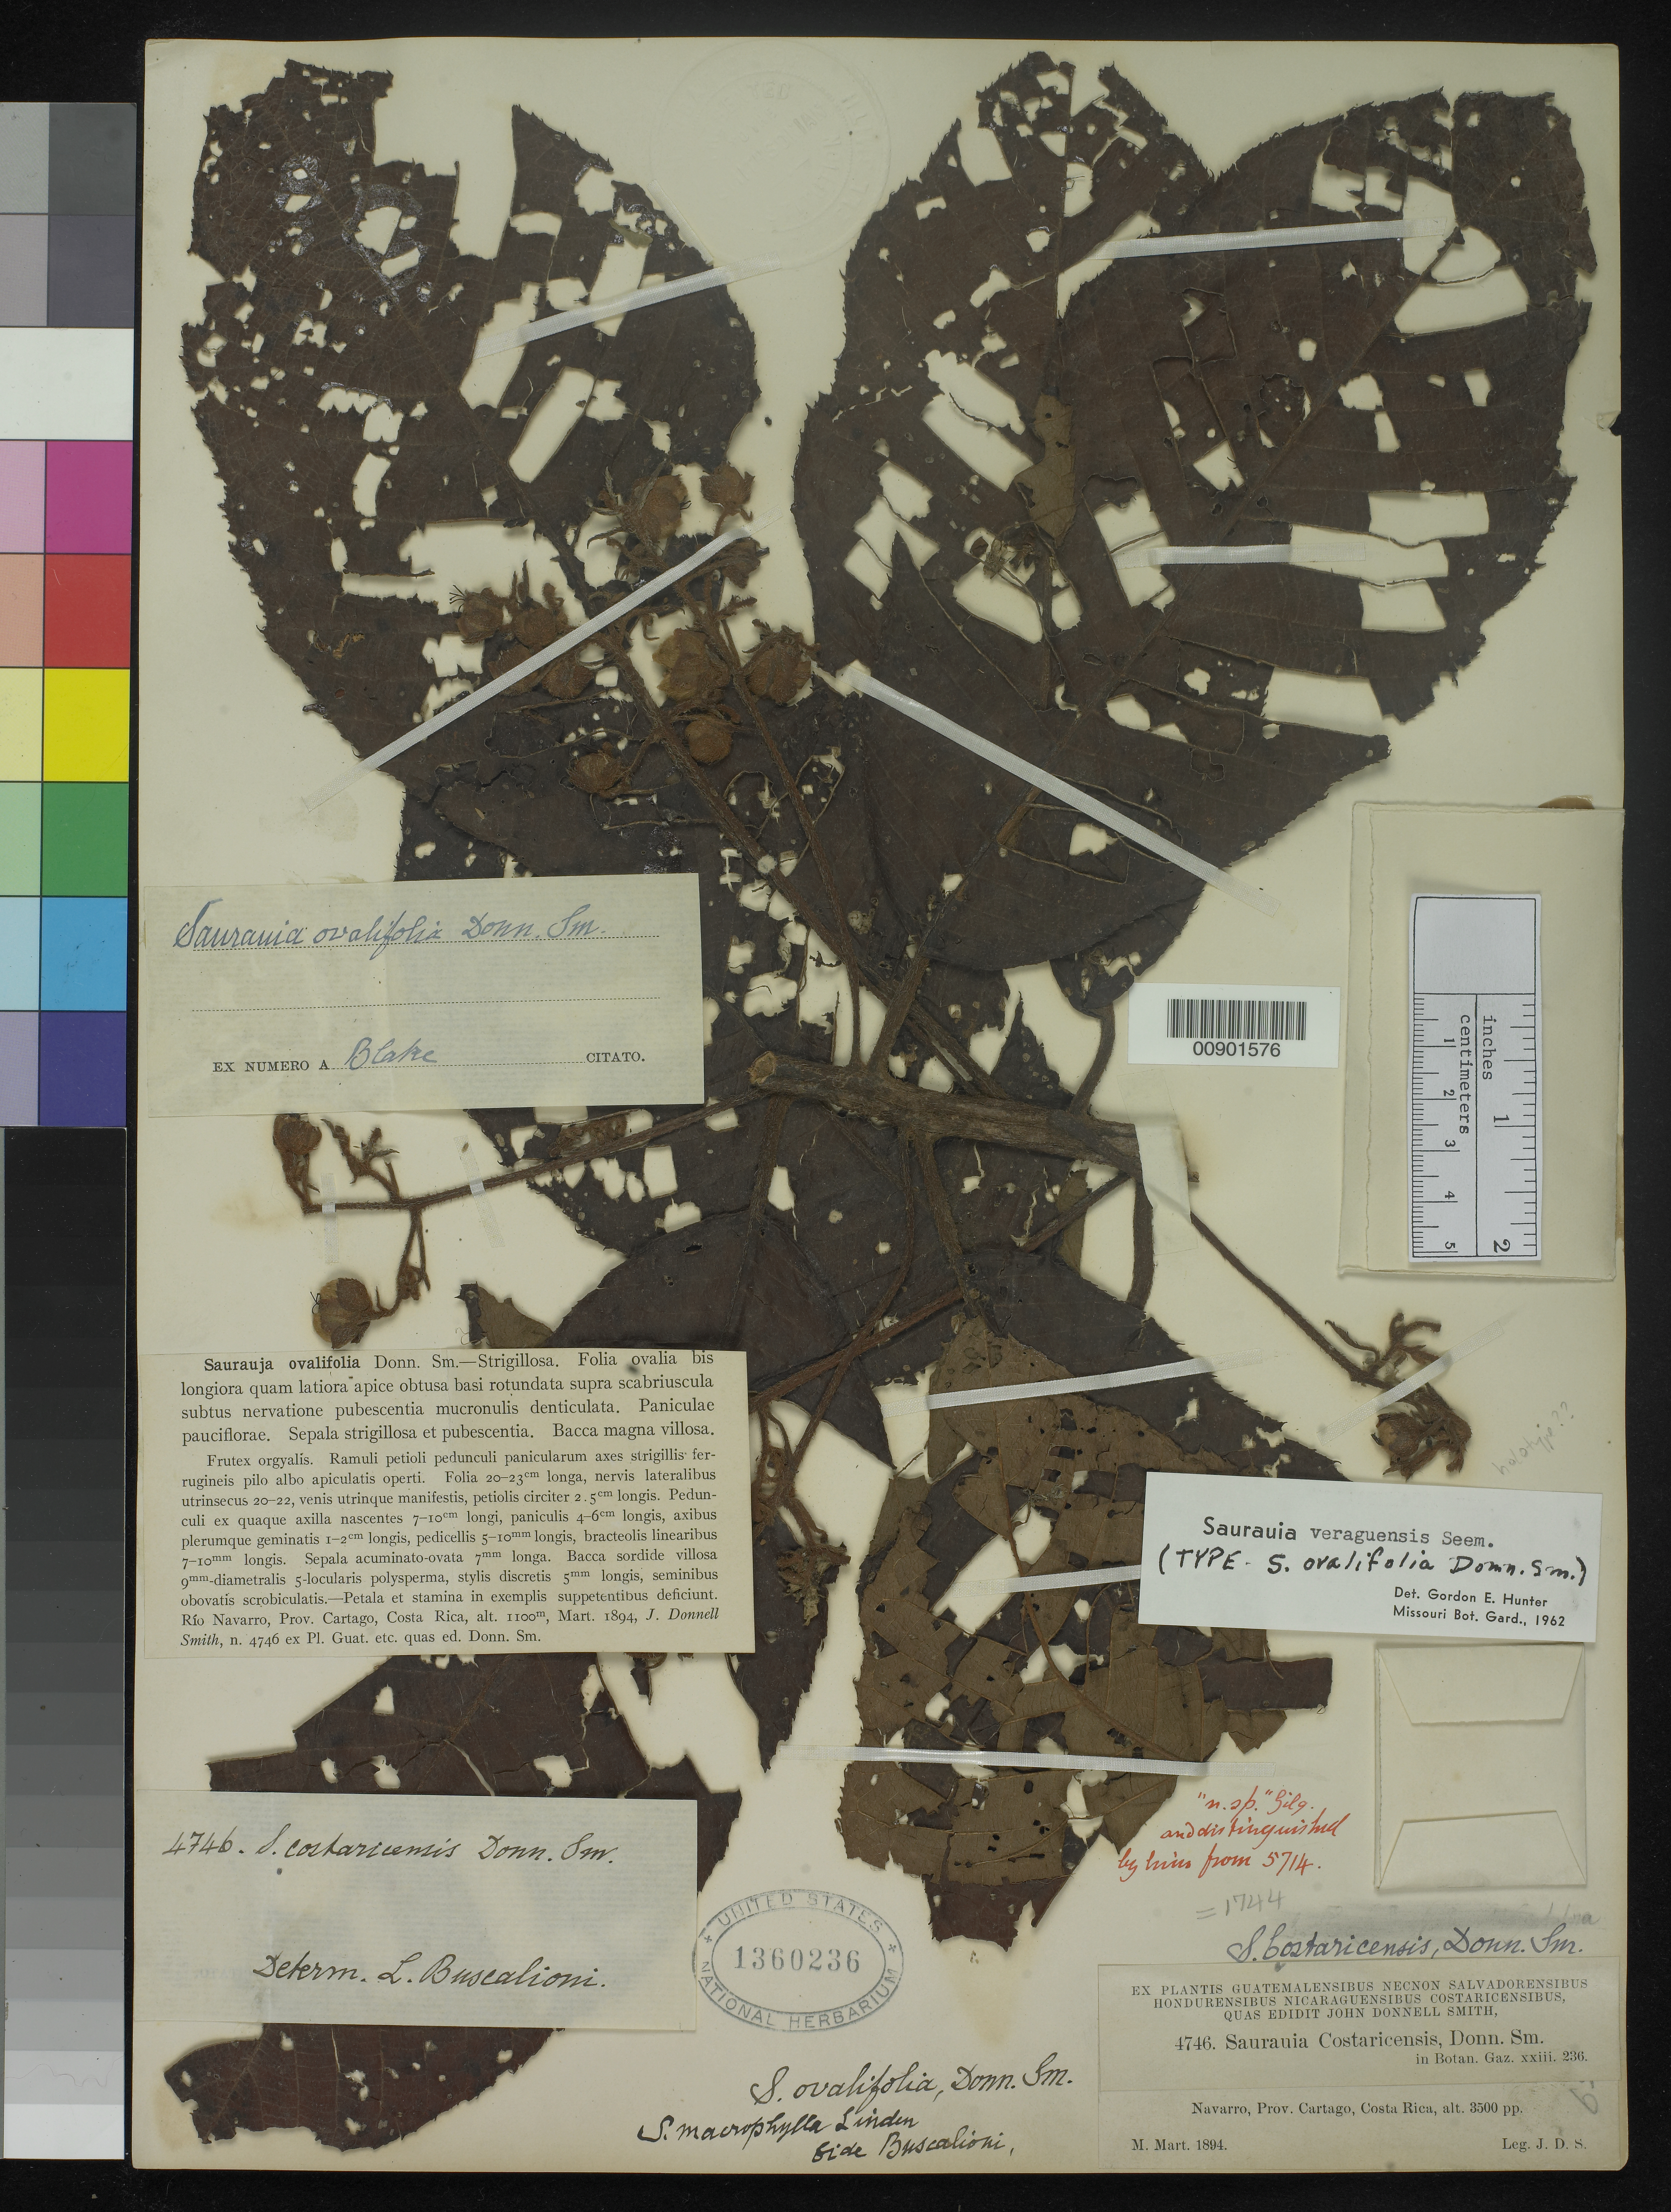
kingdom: Plantae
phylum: Tracheophyta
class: Magnoliopsida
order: Ericales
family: Actinidiaceae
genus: Saurauia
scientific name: Saurauia ovalifolia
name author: Donn. Sm.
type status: Holotype; Syntype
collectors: J. Donnell Smith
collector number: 4746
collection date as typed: Mar 1894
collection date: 1894-03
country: Costa Rica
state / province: Cartago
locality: Navarro, Prov. Cartago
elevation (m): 1067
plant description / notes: Specimen ex John Donnell Smith herbarium (and presumably the holotype)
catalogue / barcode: US 1360236